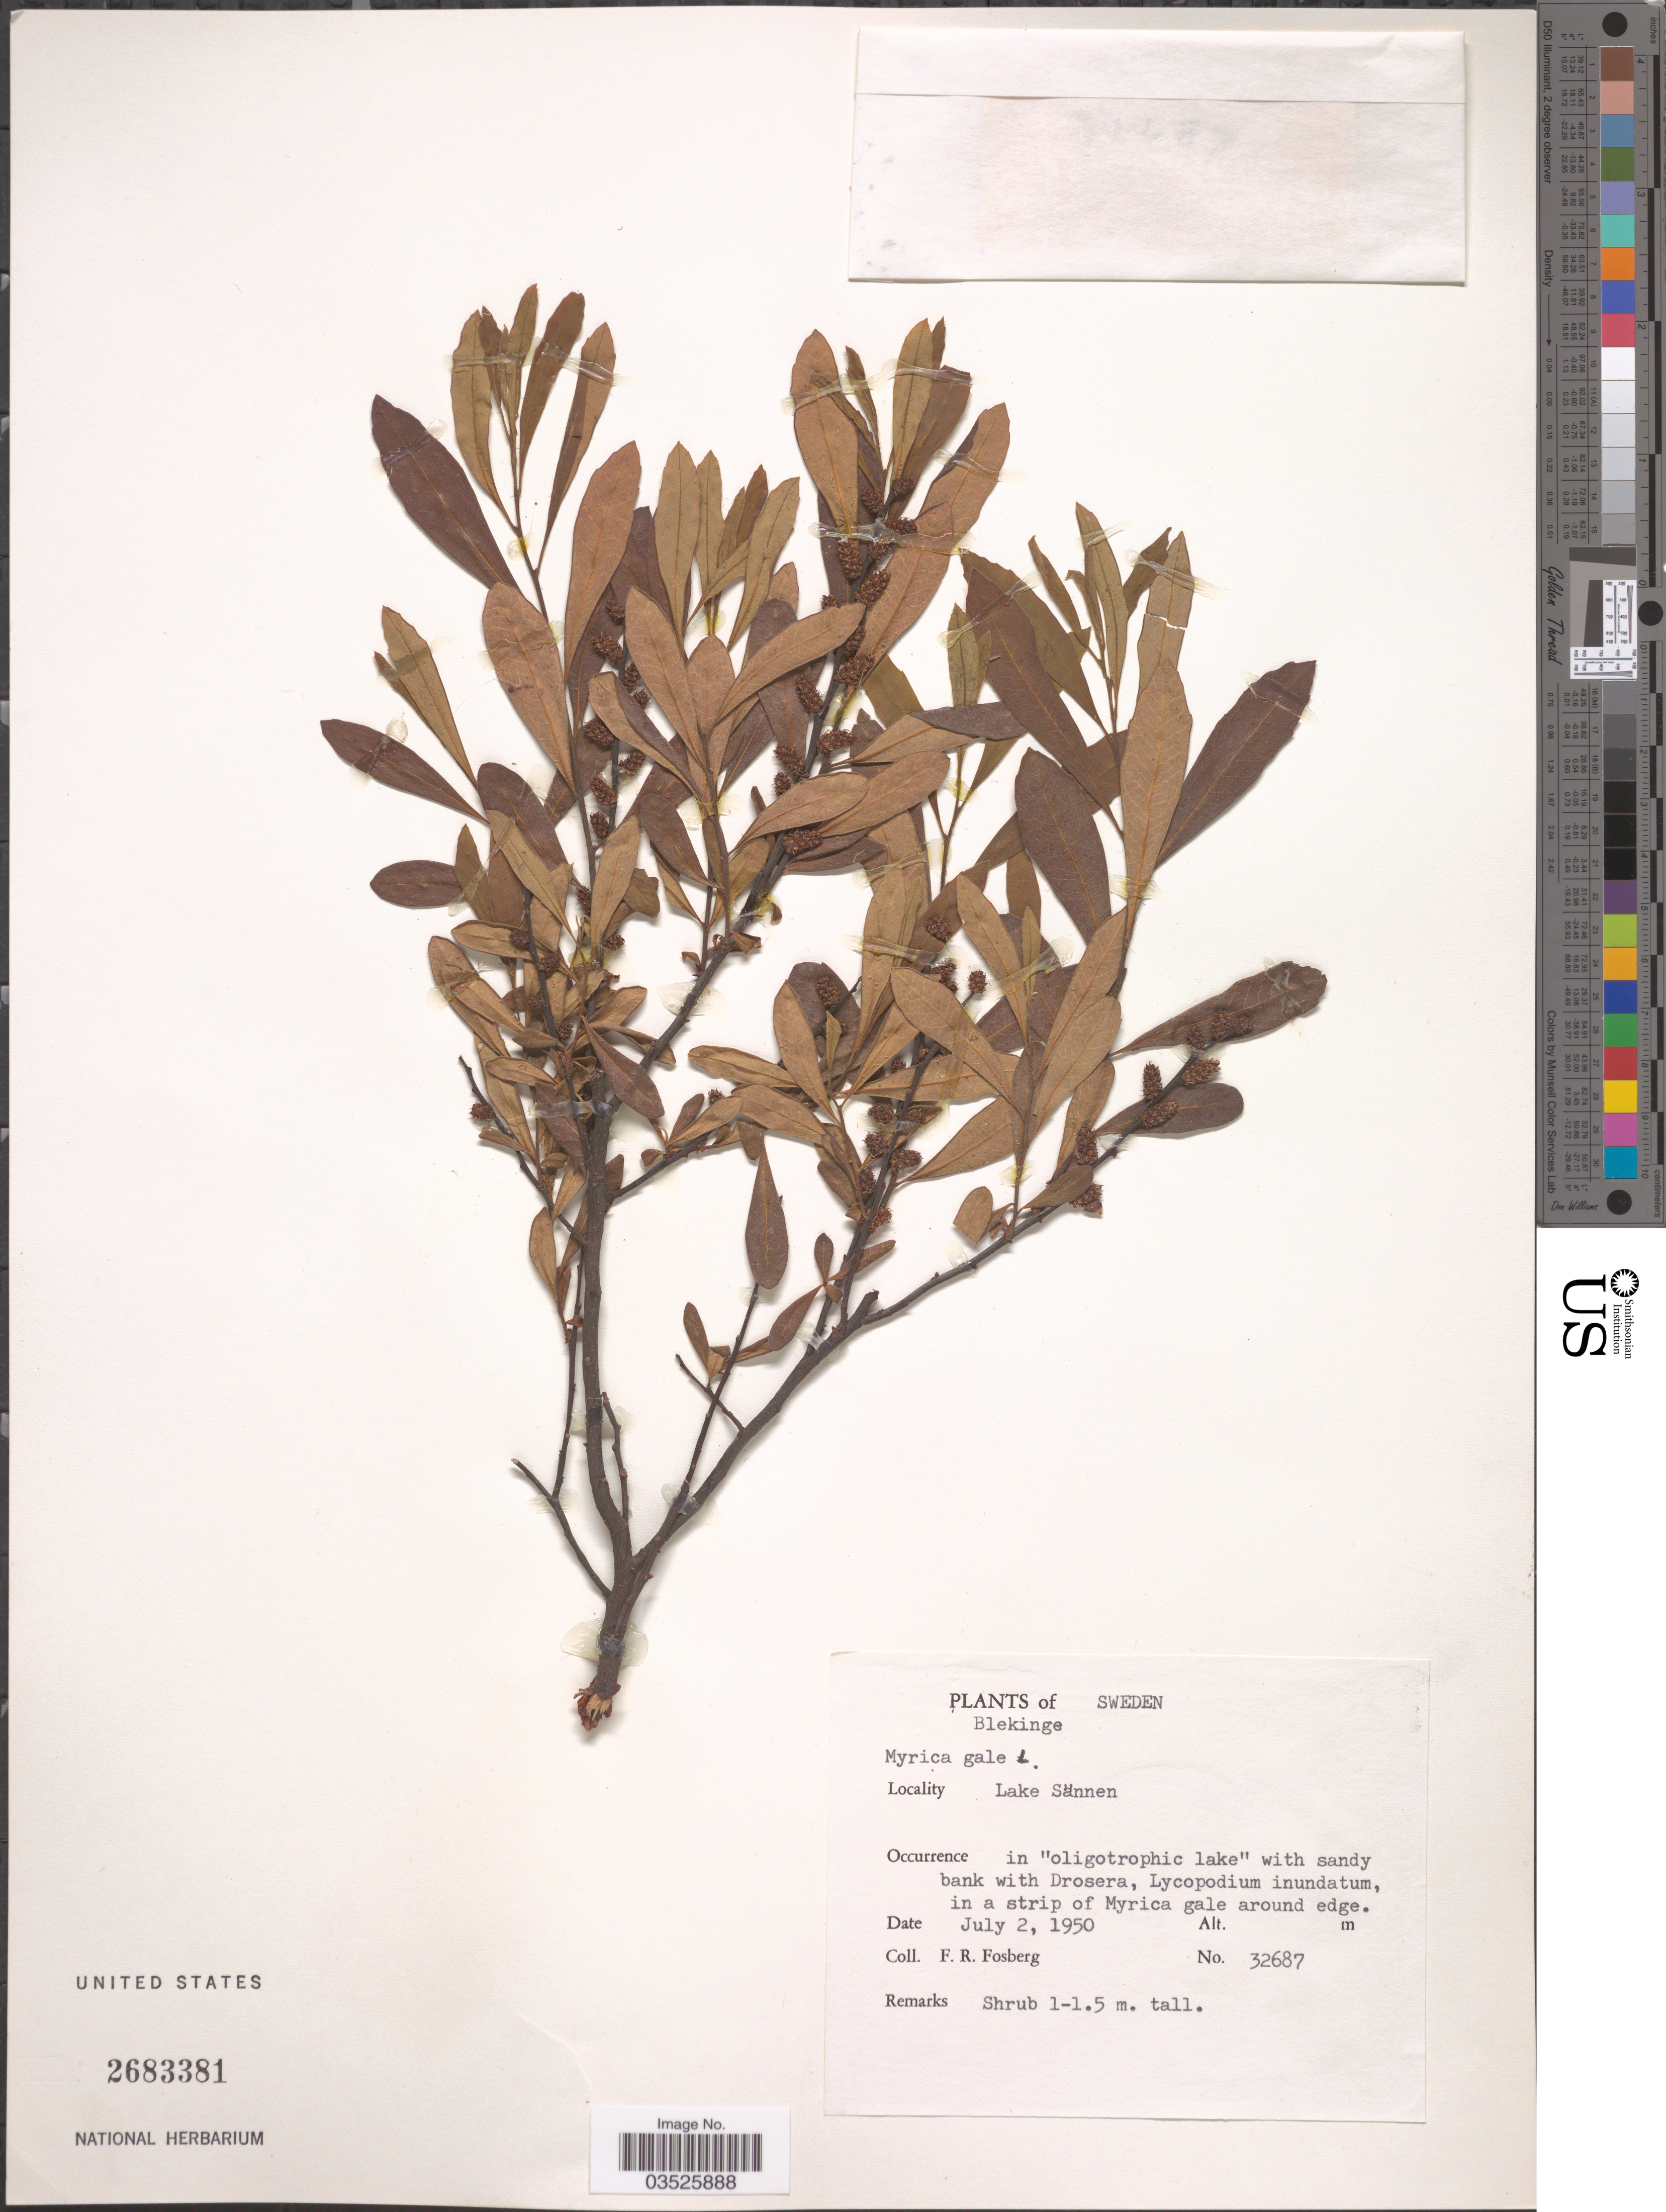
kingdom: Plantae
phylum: Tracheophyta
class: Magnoliopsida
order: Fagales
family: Myricaceae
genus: Myrica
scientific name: Myrica gale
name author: L.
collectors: F. R. Fosberg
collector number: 32687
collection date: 1950-07-02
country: Sweden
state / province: Blekinge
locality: Lake Sännen.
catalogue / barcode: US 2683381